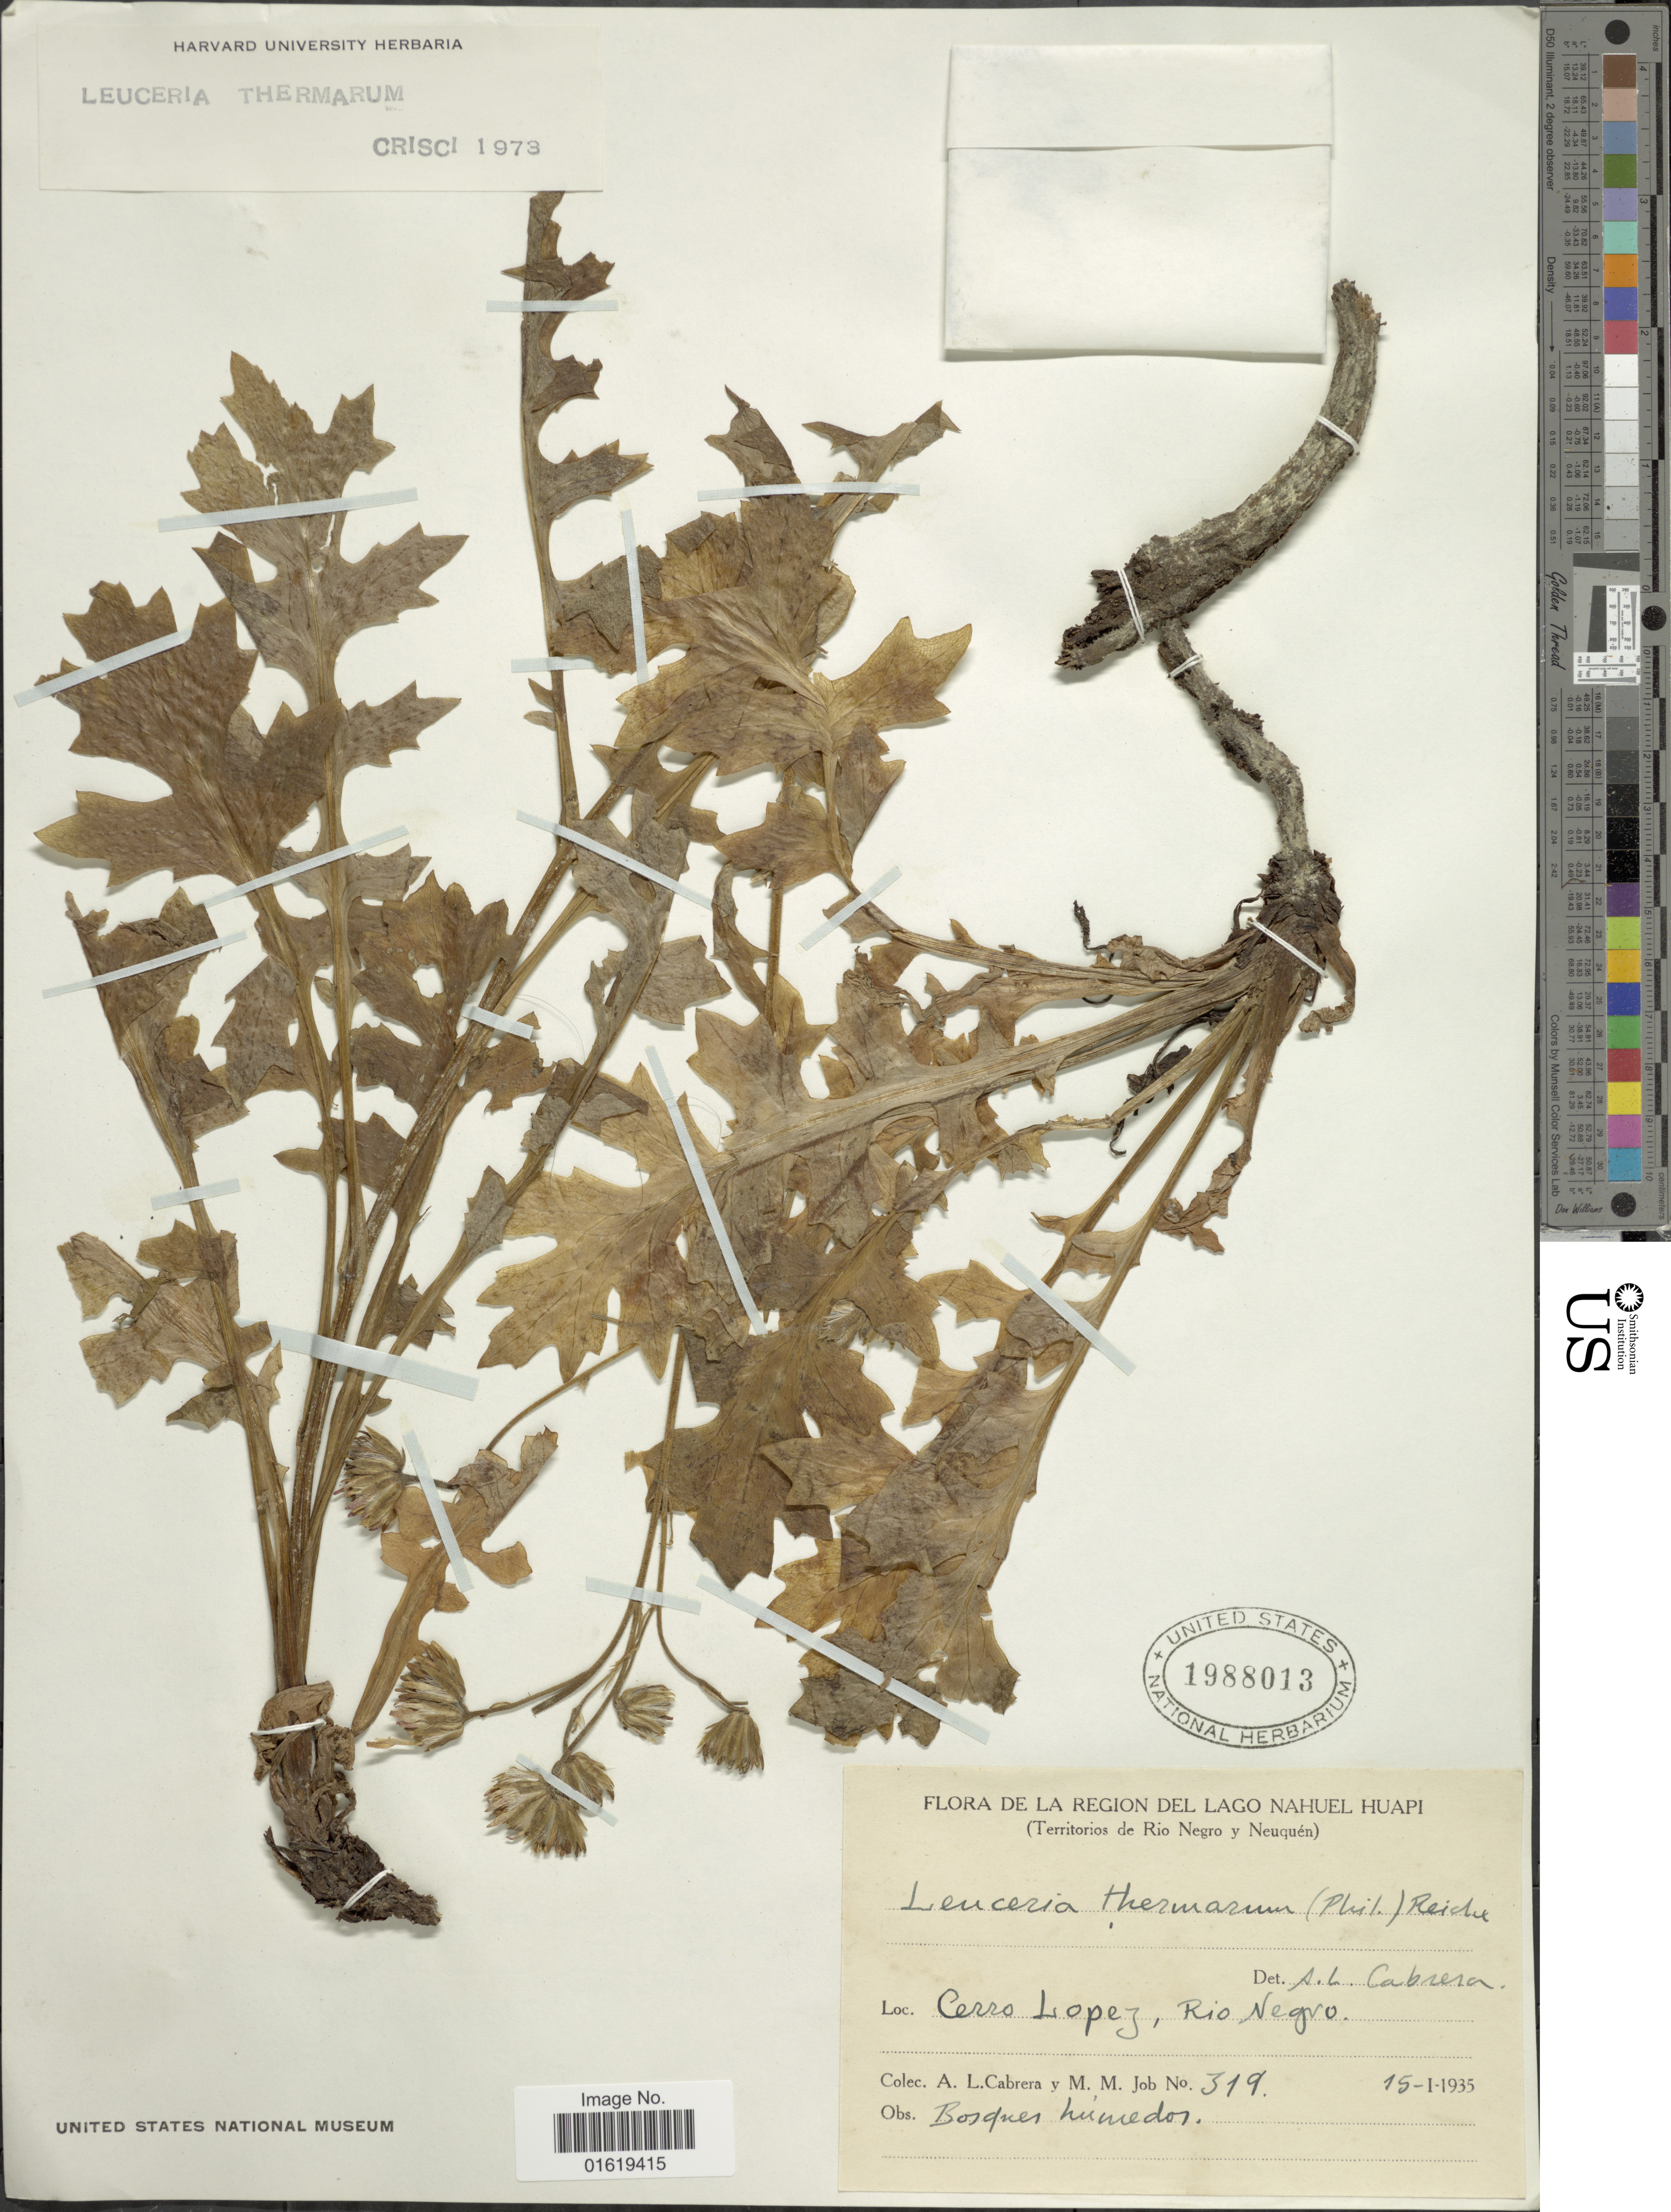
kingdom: Plantae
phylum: Tracheophyta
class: Magnoliopsida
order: Asterales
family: Asteraceae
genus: Leucheria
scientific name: Leucheria thermarum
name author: (Phil.) Phil.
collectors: A. L. Cabrera & M. Job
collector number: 319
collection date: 1935-01-15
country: Argentina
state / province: Rio Negro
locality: De la Region del lago Nahuel Huapi. (Territorios de Rio Negro y Neuquén). Cerro Lopez, Rio Negro.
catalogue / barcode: US 1988013